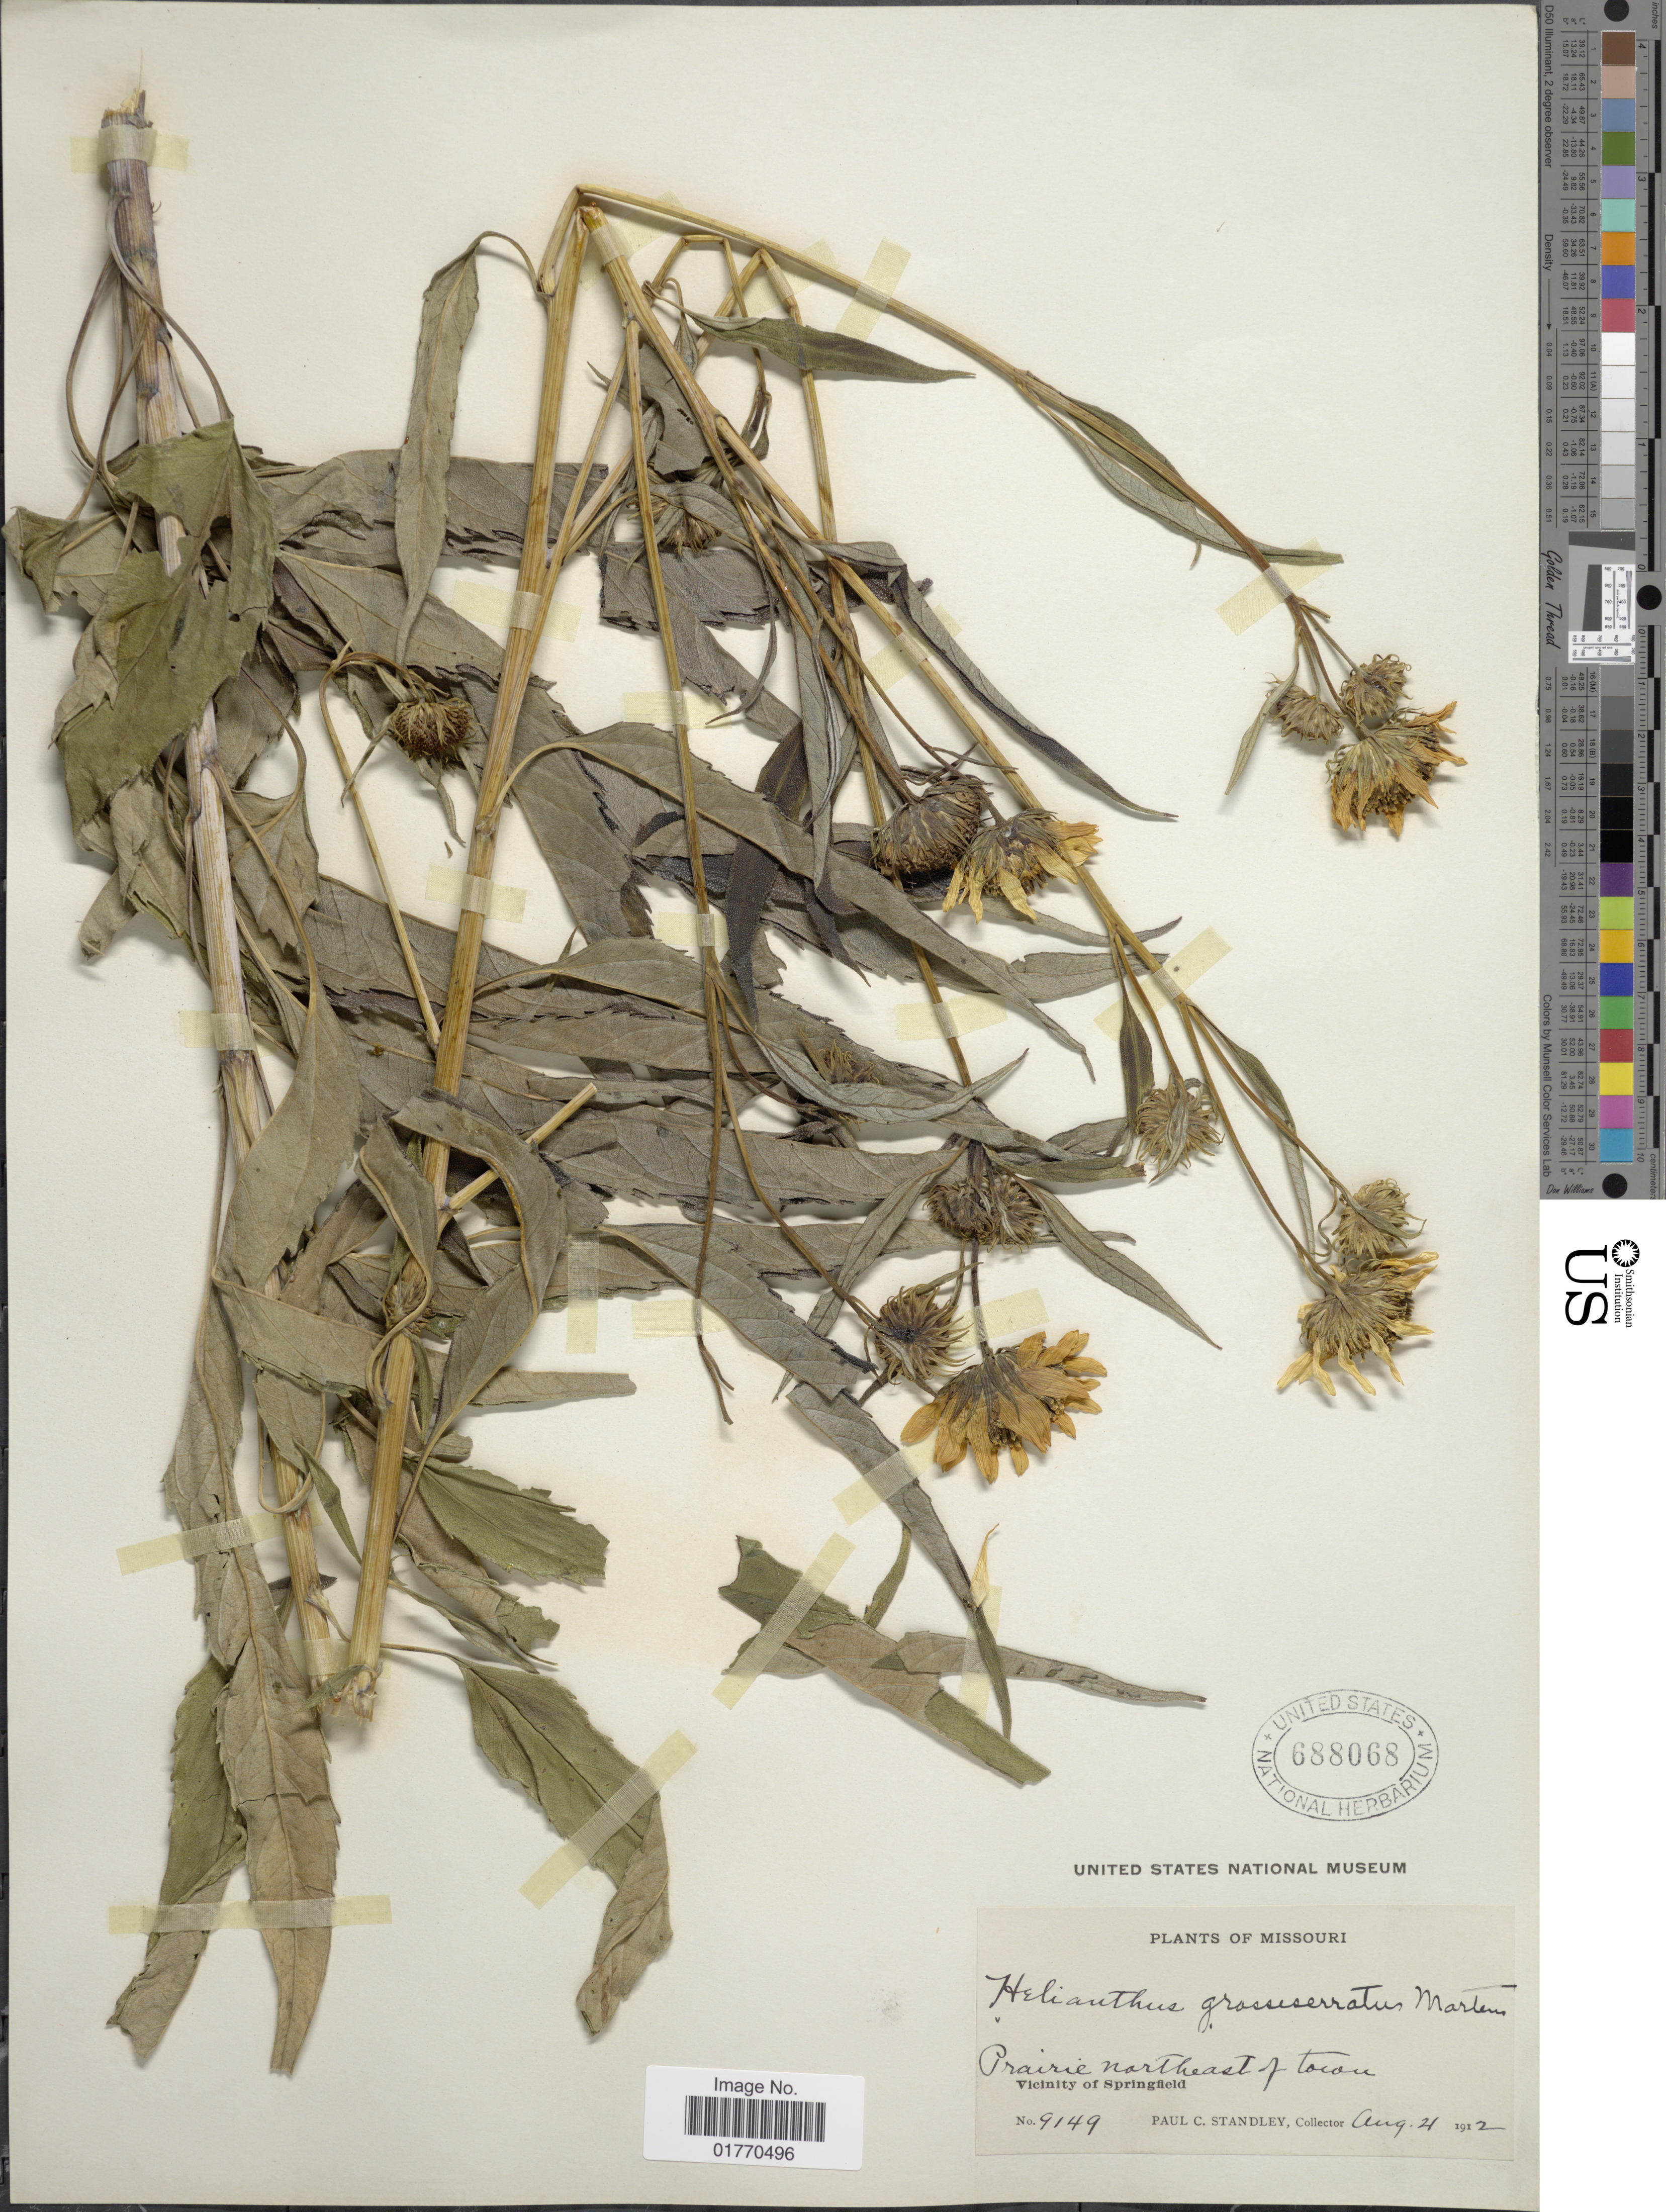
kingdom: Plantae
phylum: Tracheophyta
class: Magnoliopsida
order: Asterales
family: Asteraceae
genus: Helianthus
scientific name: Helianthus grosseserratus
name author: M. Martens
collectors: P. C. Standley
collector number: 9149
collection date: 1912-08-21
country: United States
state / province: Missouri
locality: Prairie northeast of Tocon, Vicinity of Springfield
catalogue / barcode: US 688068